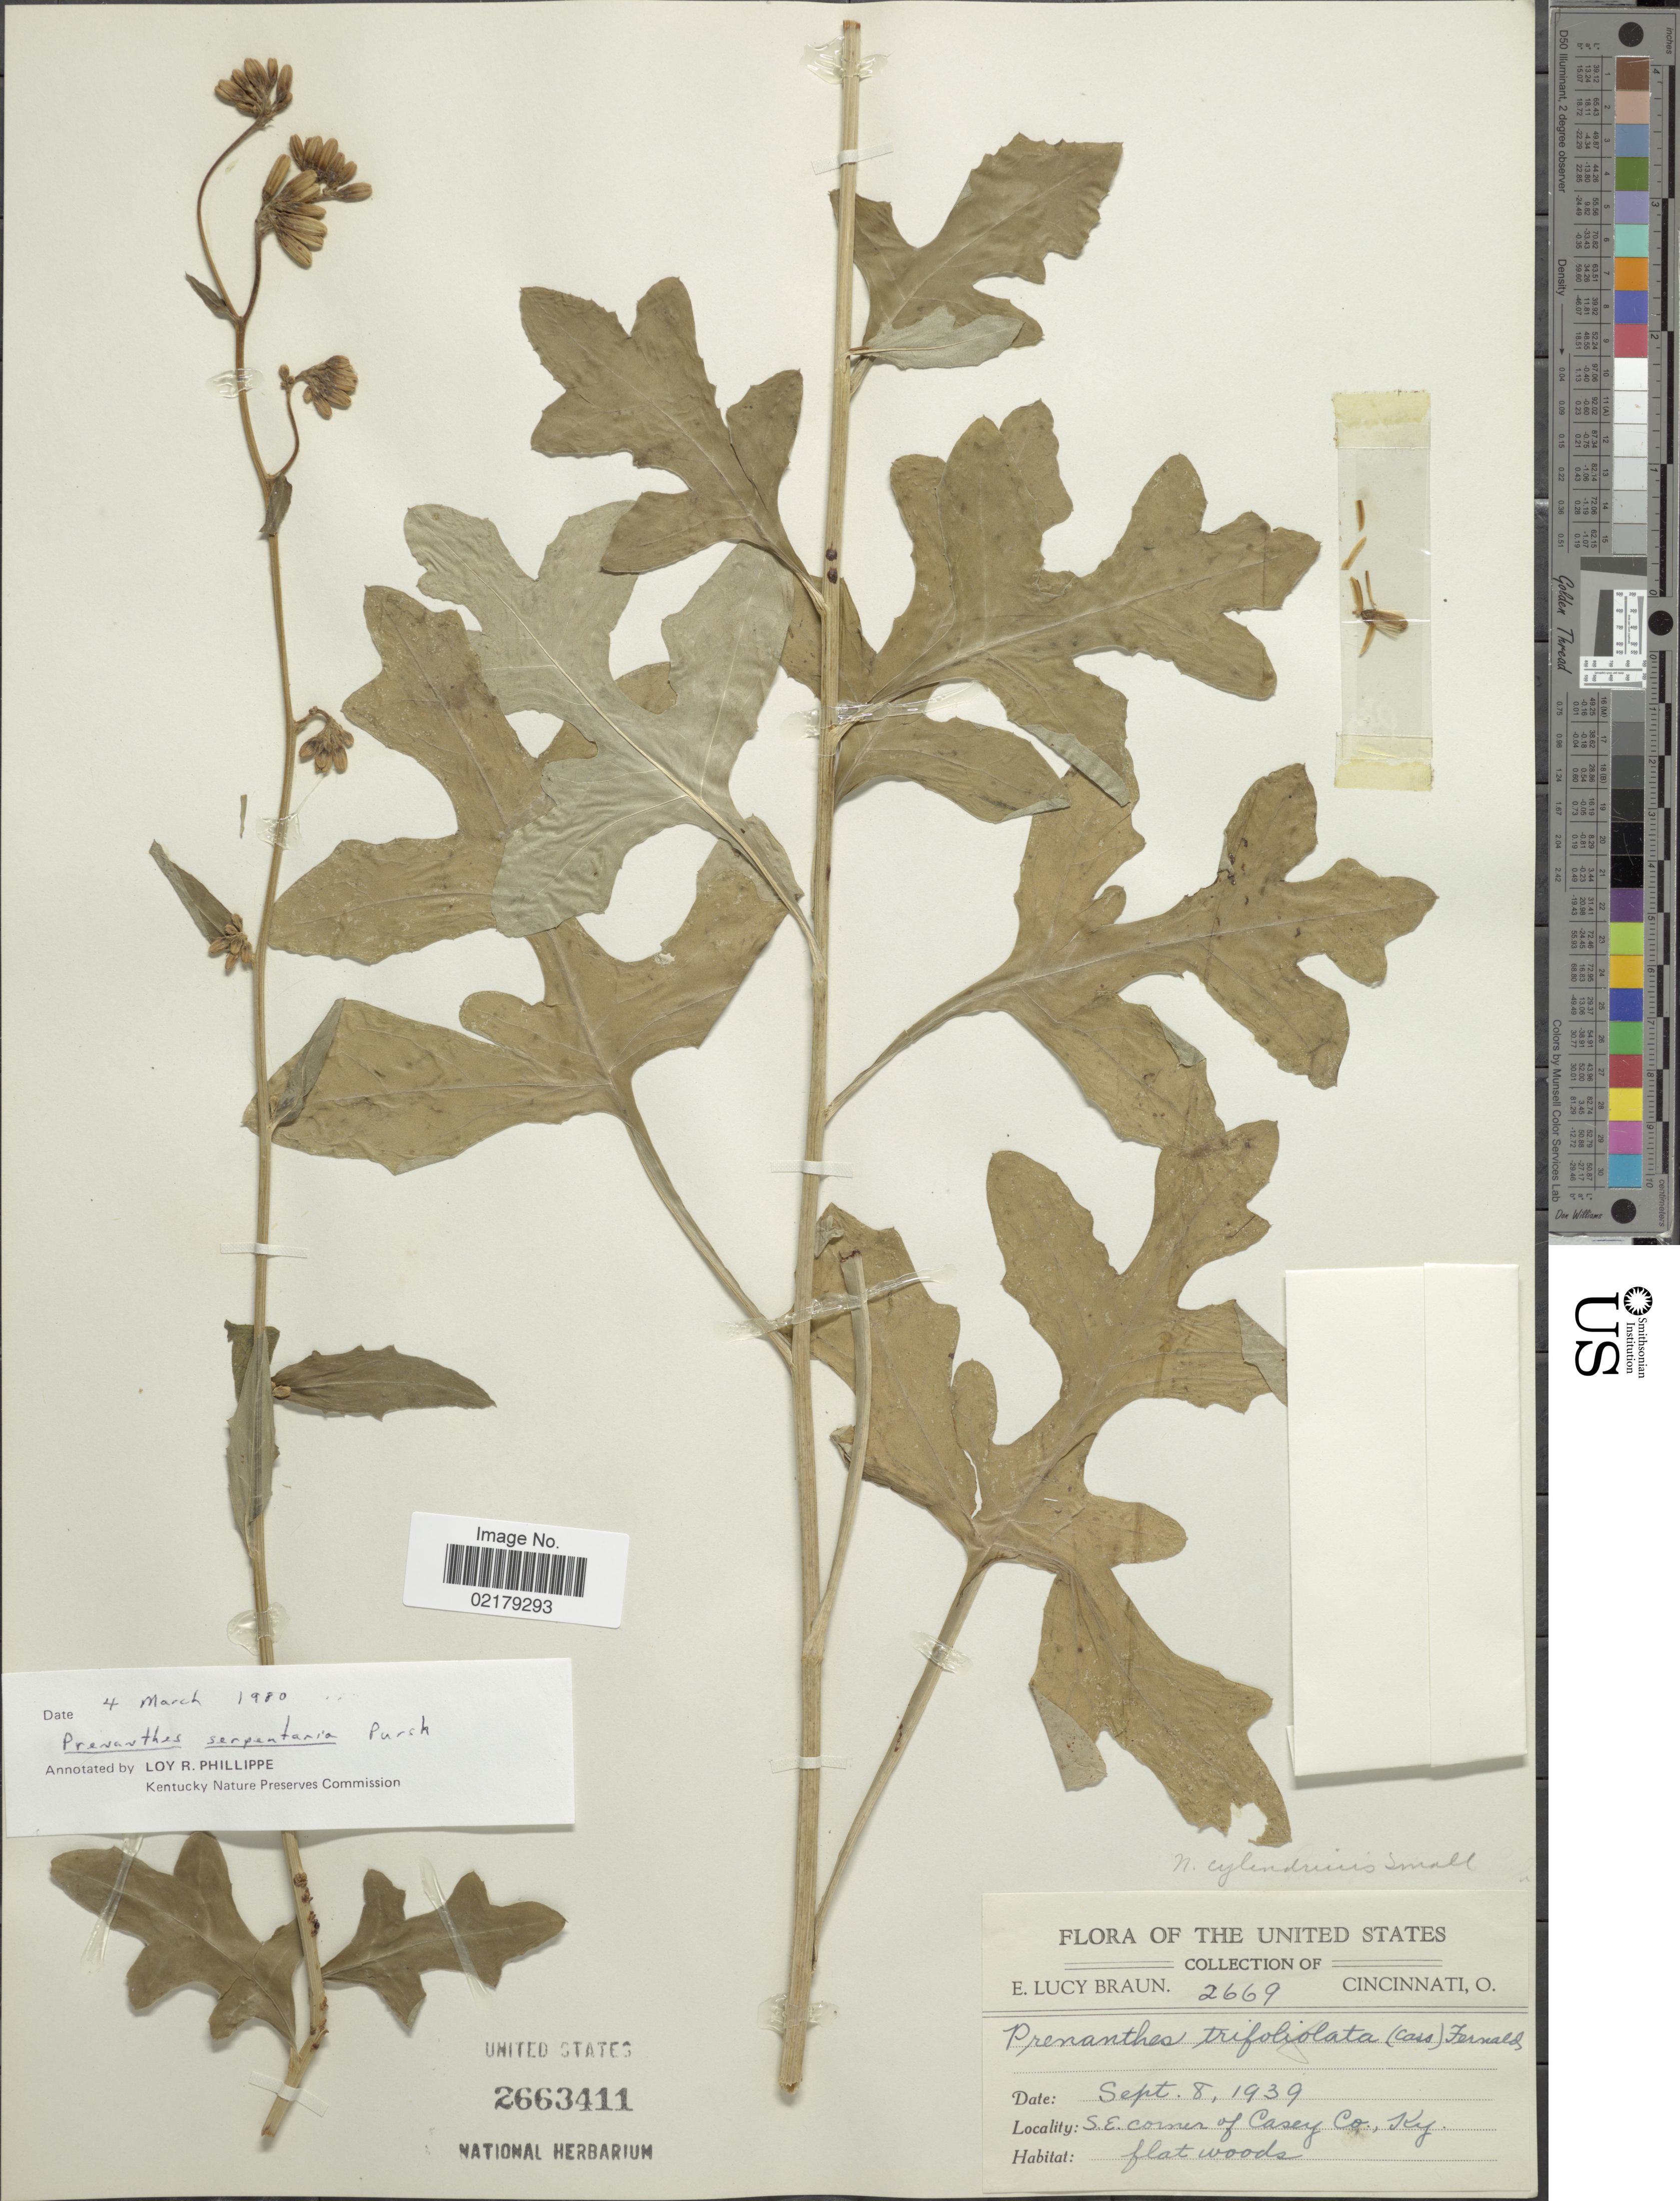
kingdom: Plantae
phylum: Tracheophyta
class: Magnoliopsida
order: Asterales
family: Asteraceae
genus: Nabalus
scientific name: Nabalus serpentarius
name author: (Pursh) Hook.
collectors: E. L. Braun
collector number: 2669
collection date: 1939-09-08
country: United States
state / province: Kentucky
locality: S.E. corner of Casey Co.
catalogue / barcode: US 2663411